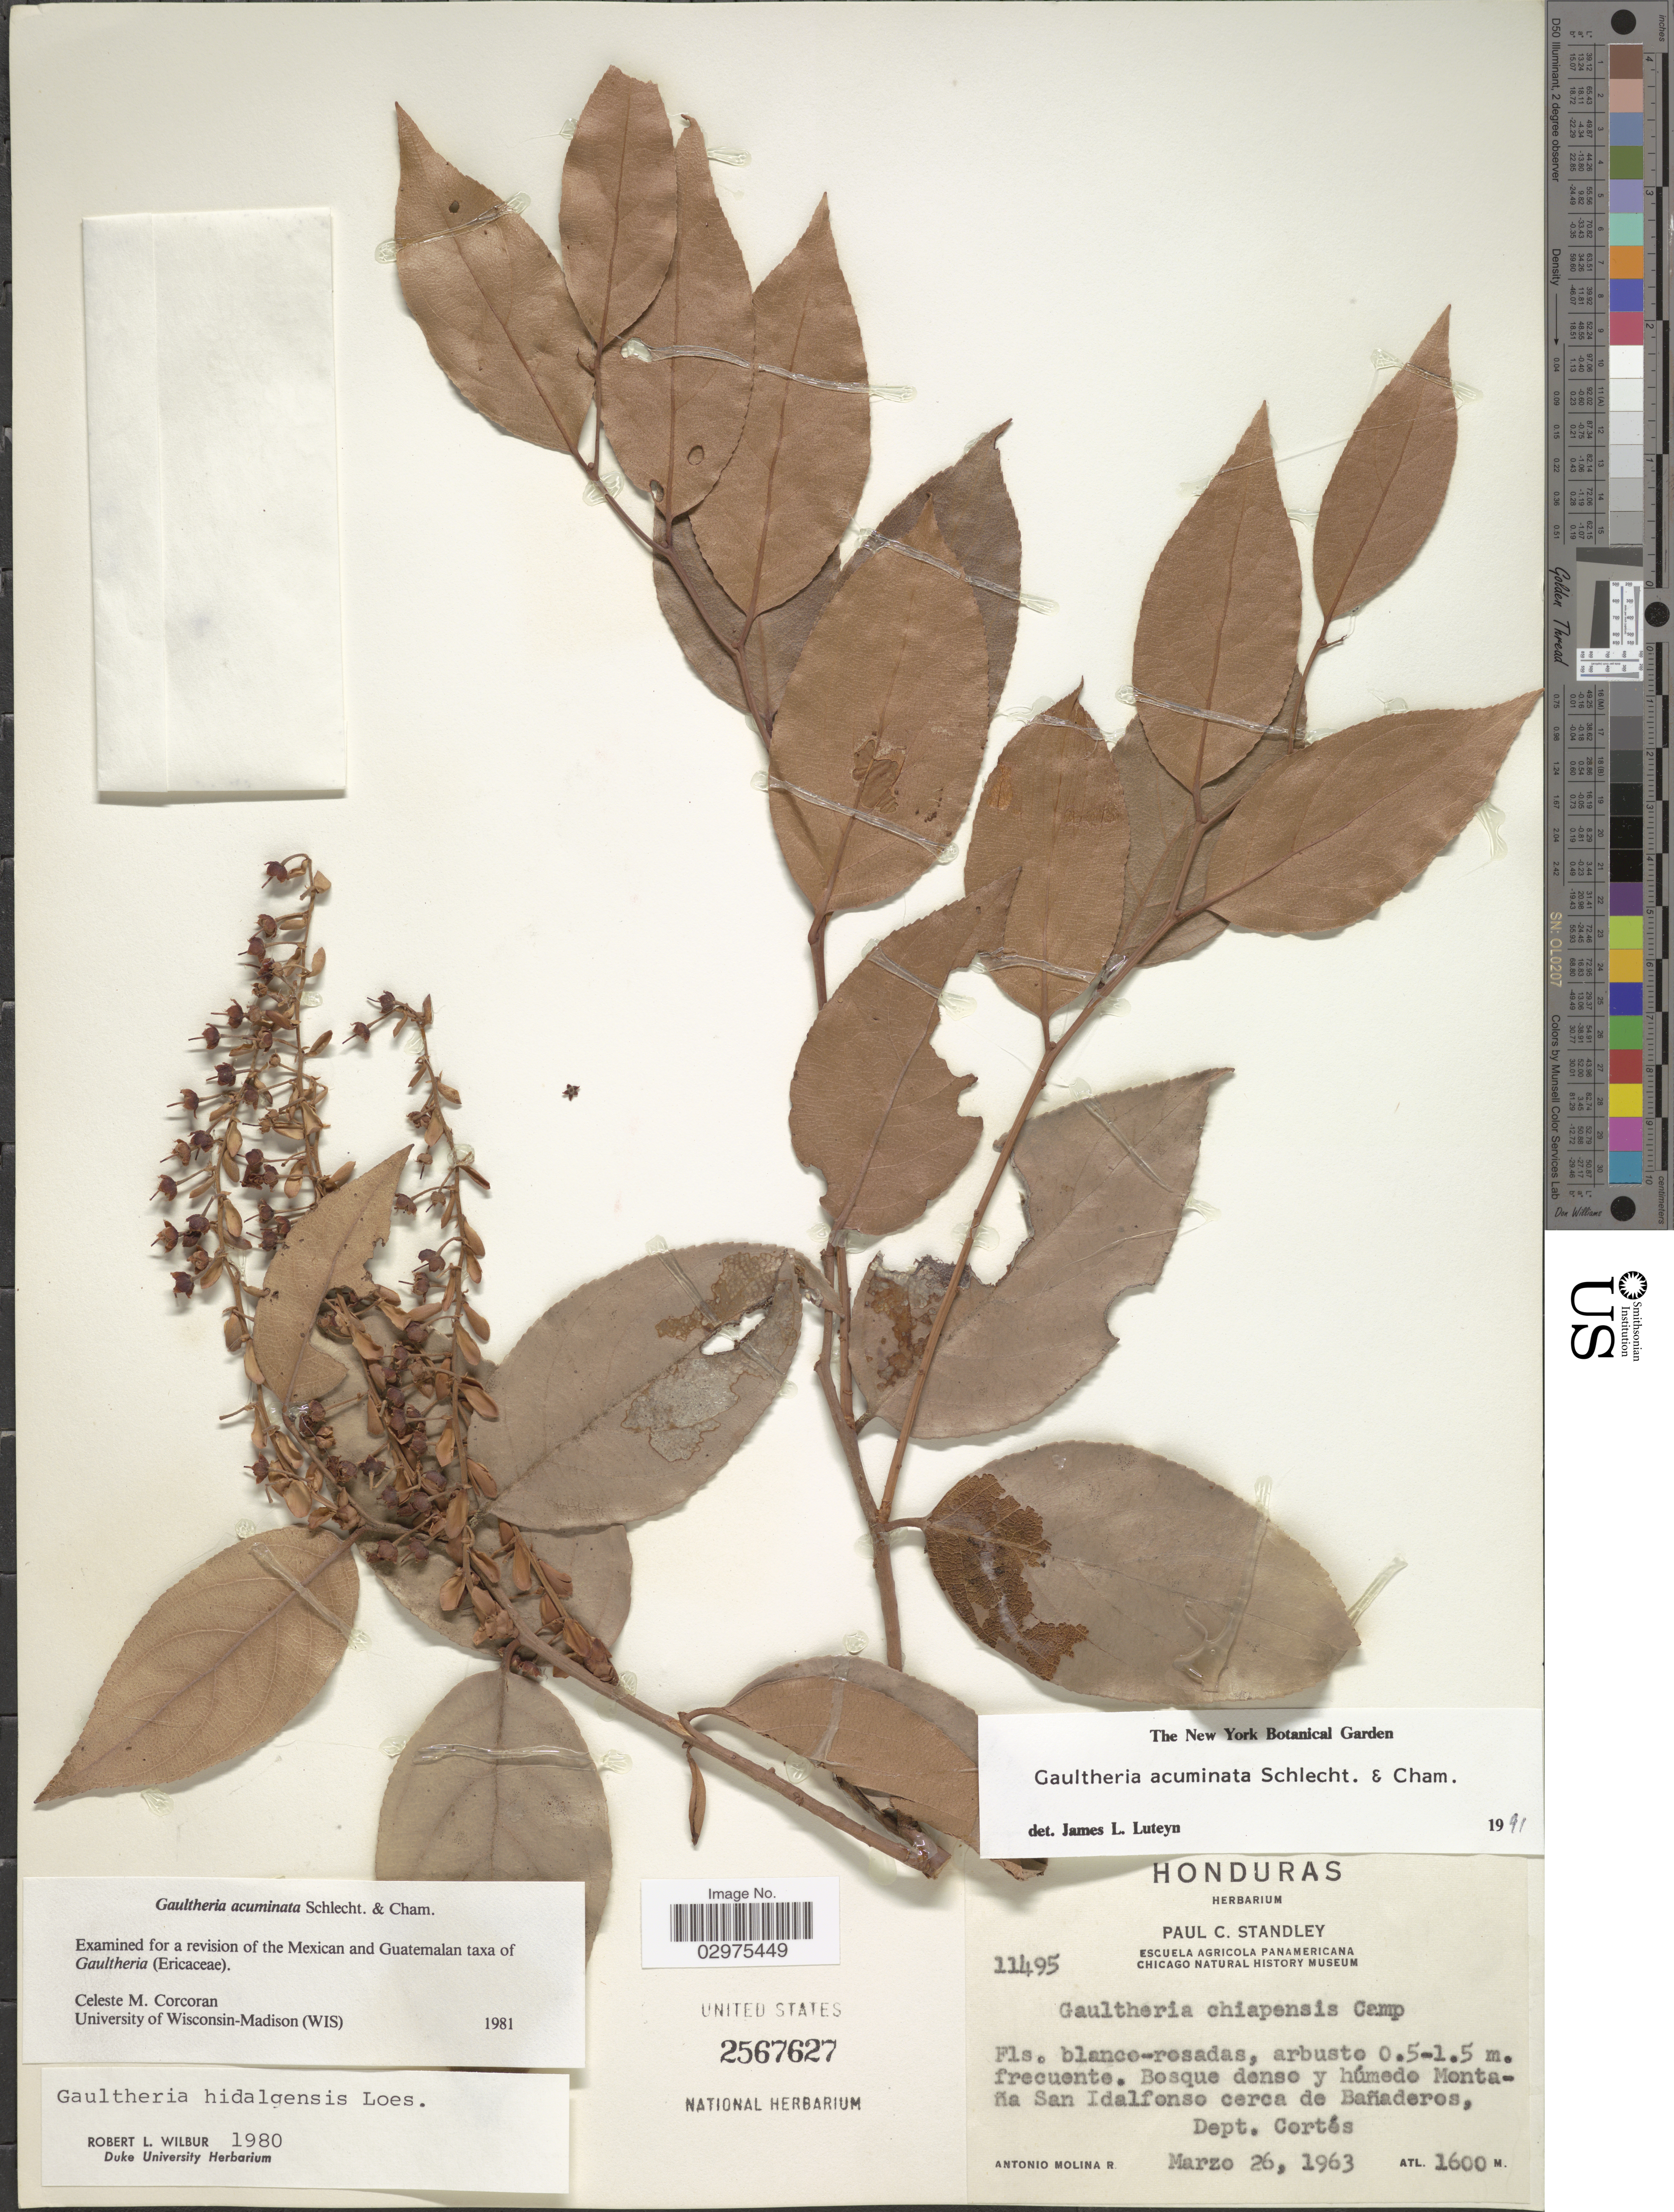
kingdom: Plantae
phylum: Tracheophyta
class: Magnoliopsida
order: Ericales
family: Ericaceae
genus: Gaultheria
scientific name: Gaultheria acuminata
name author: Schltdl. & Cham.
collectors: A. Molina R.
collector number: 11495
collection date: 1963-03-26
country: Honduras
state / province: Cortés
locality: Montaña San Idalfonso cerca de Bañaderos, Dept. Cortés.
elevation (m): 1600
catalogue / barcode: US 2567627